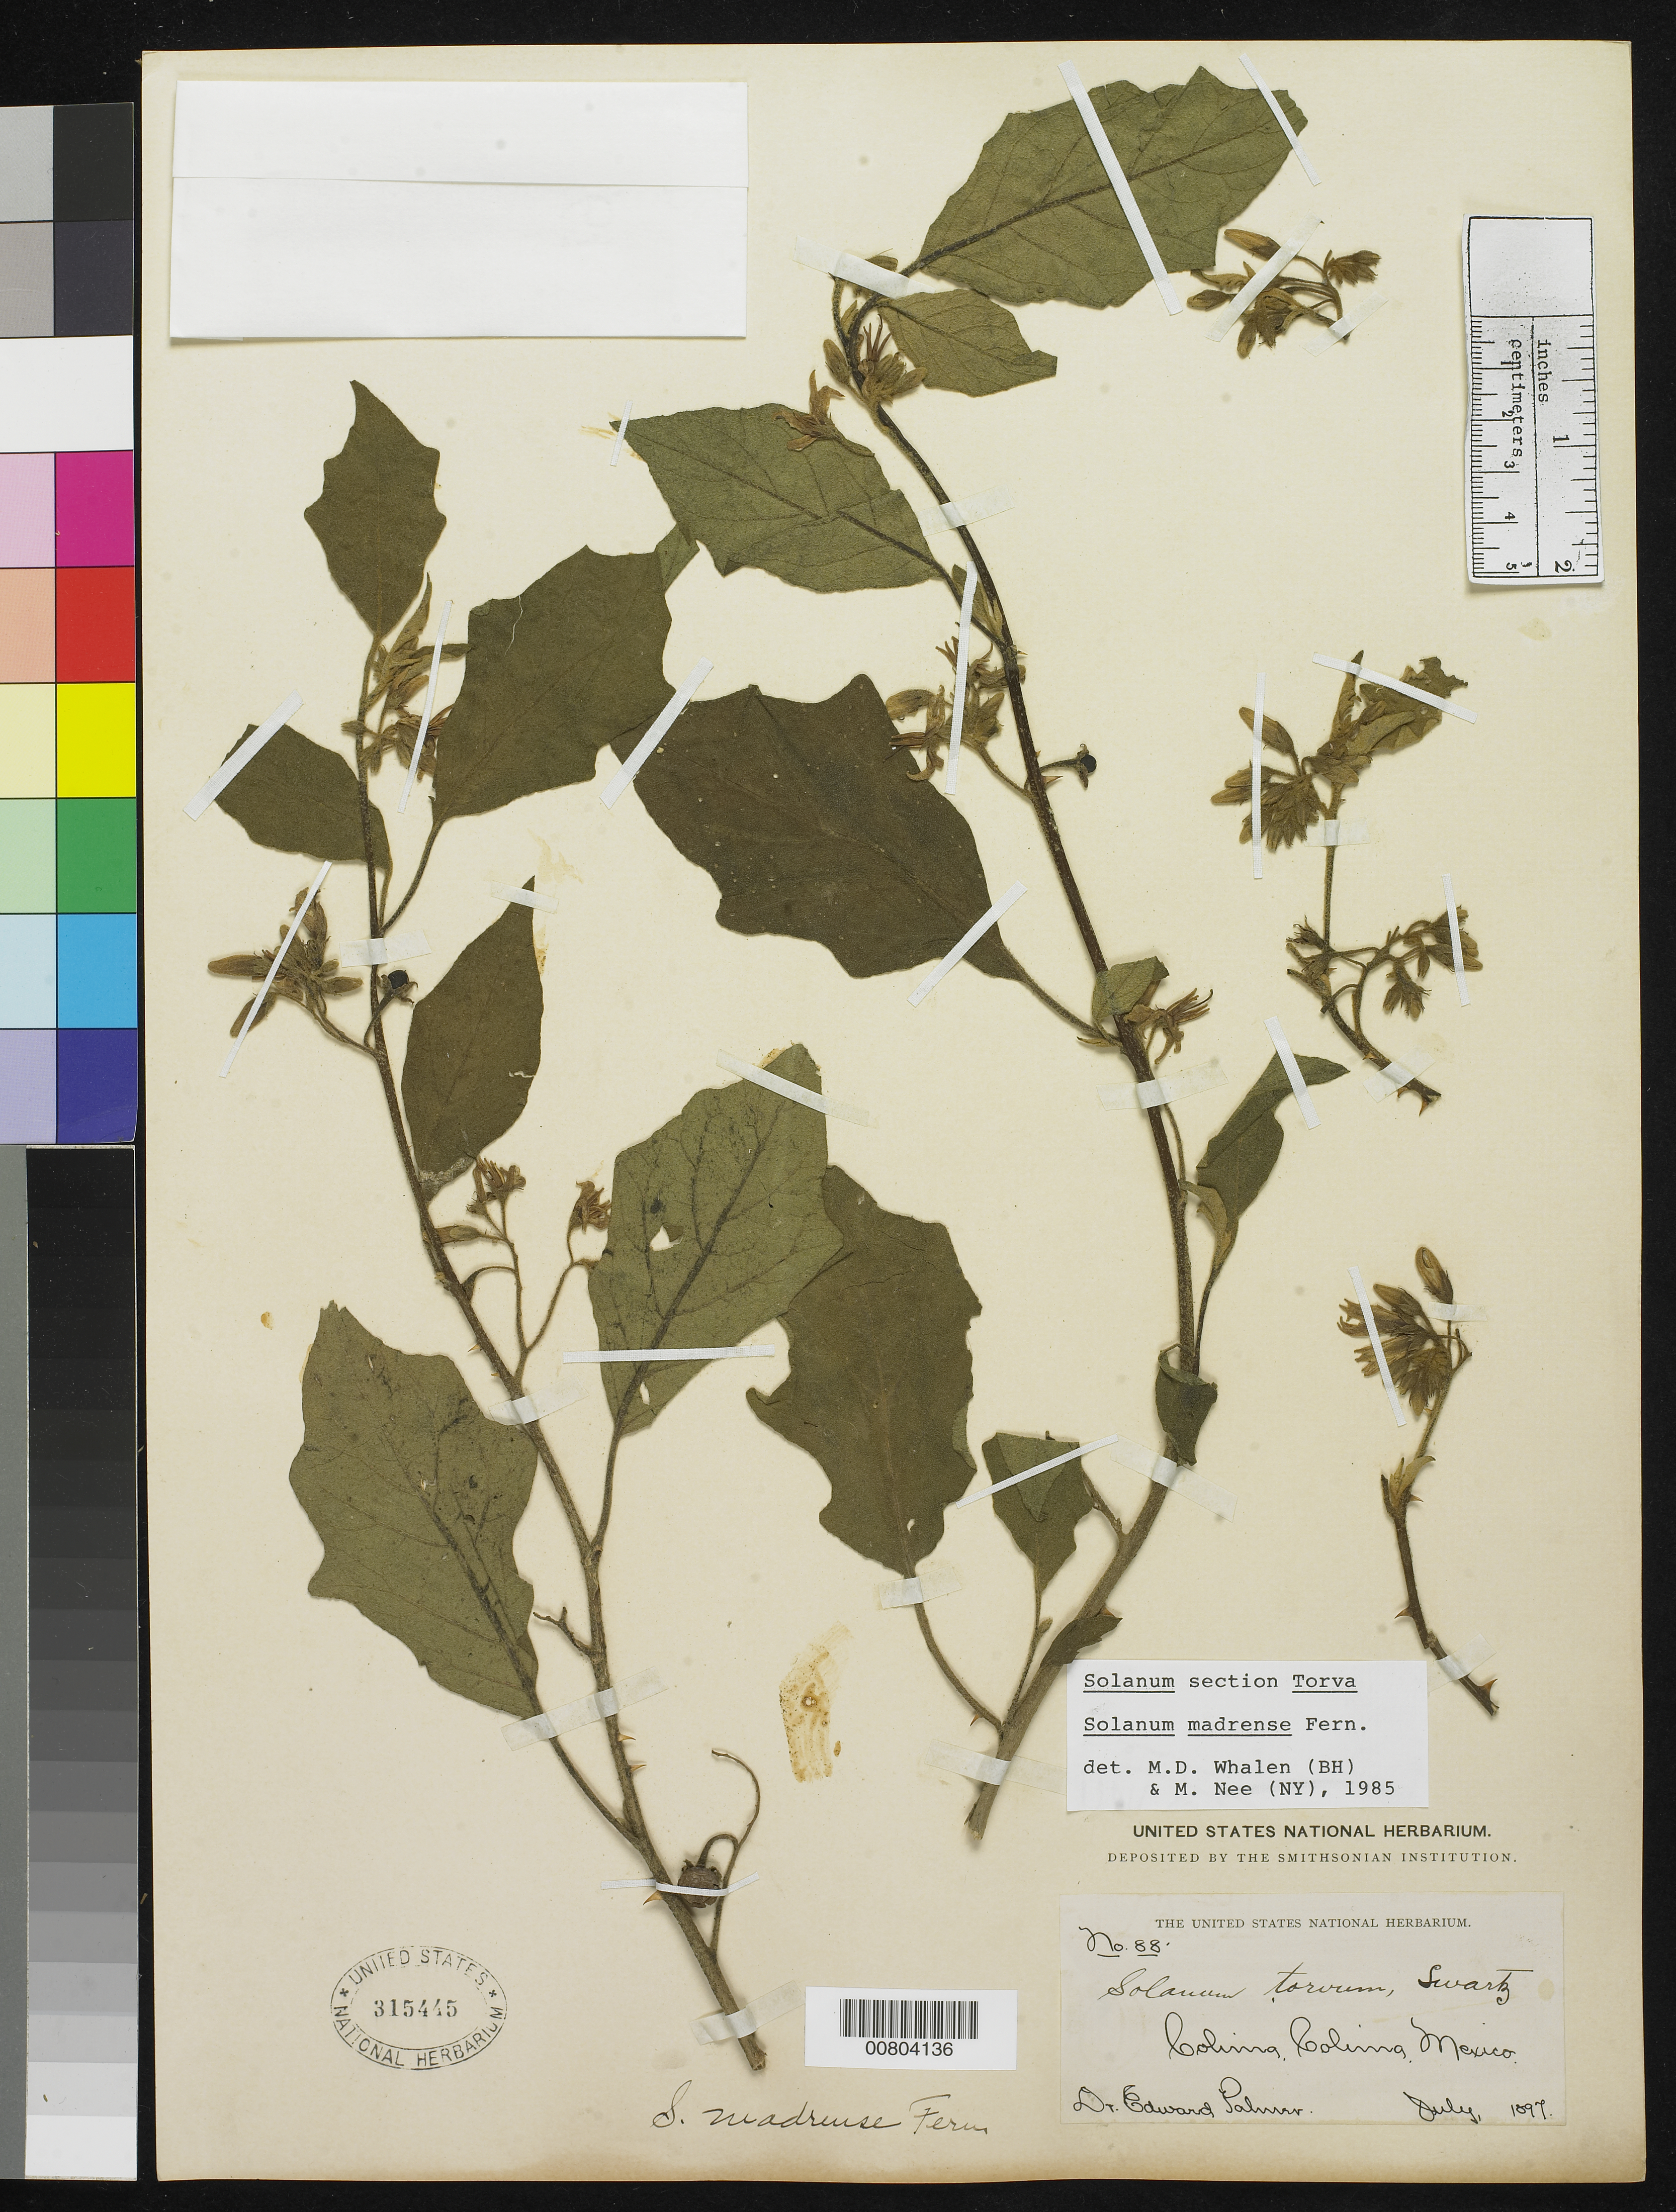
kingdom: Plantae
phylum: Tracheophyta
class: Magnoliopsida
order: Solanales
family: Solanaceae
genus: Solanum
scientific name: Solanum madrense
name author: Fernald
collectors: E. Palmer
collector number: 88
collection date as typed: Jul 1897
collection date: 1897-07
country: Mexico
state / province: Colima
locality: Colima, Colima.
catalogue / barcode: US 315445